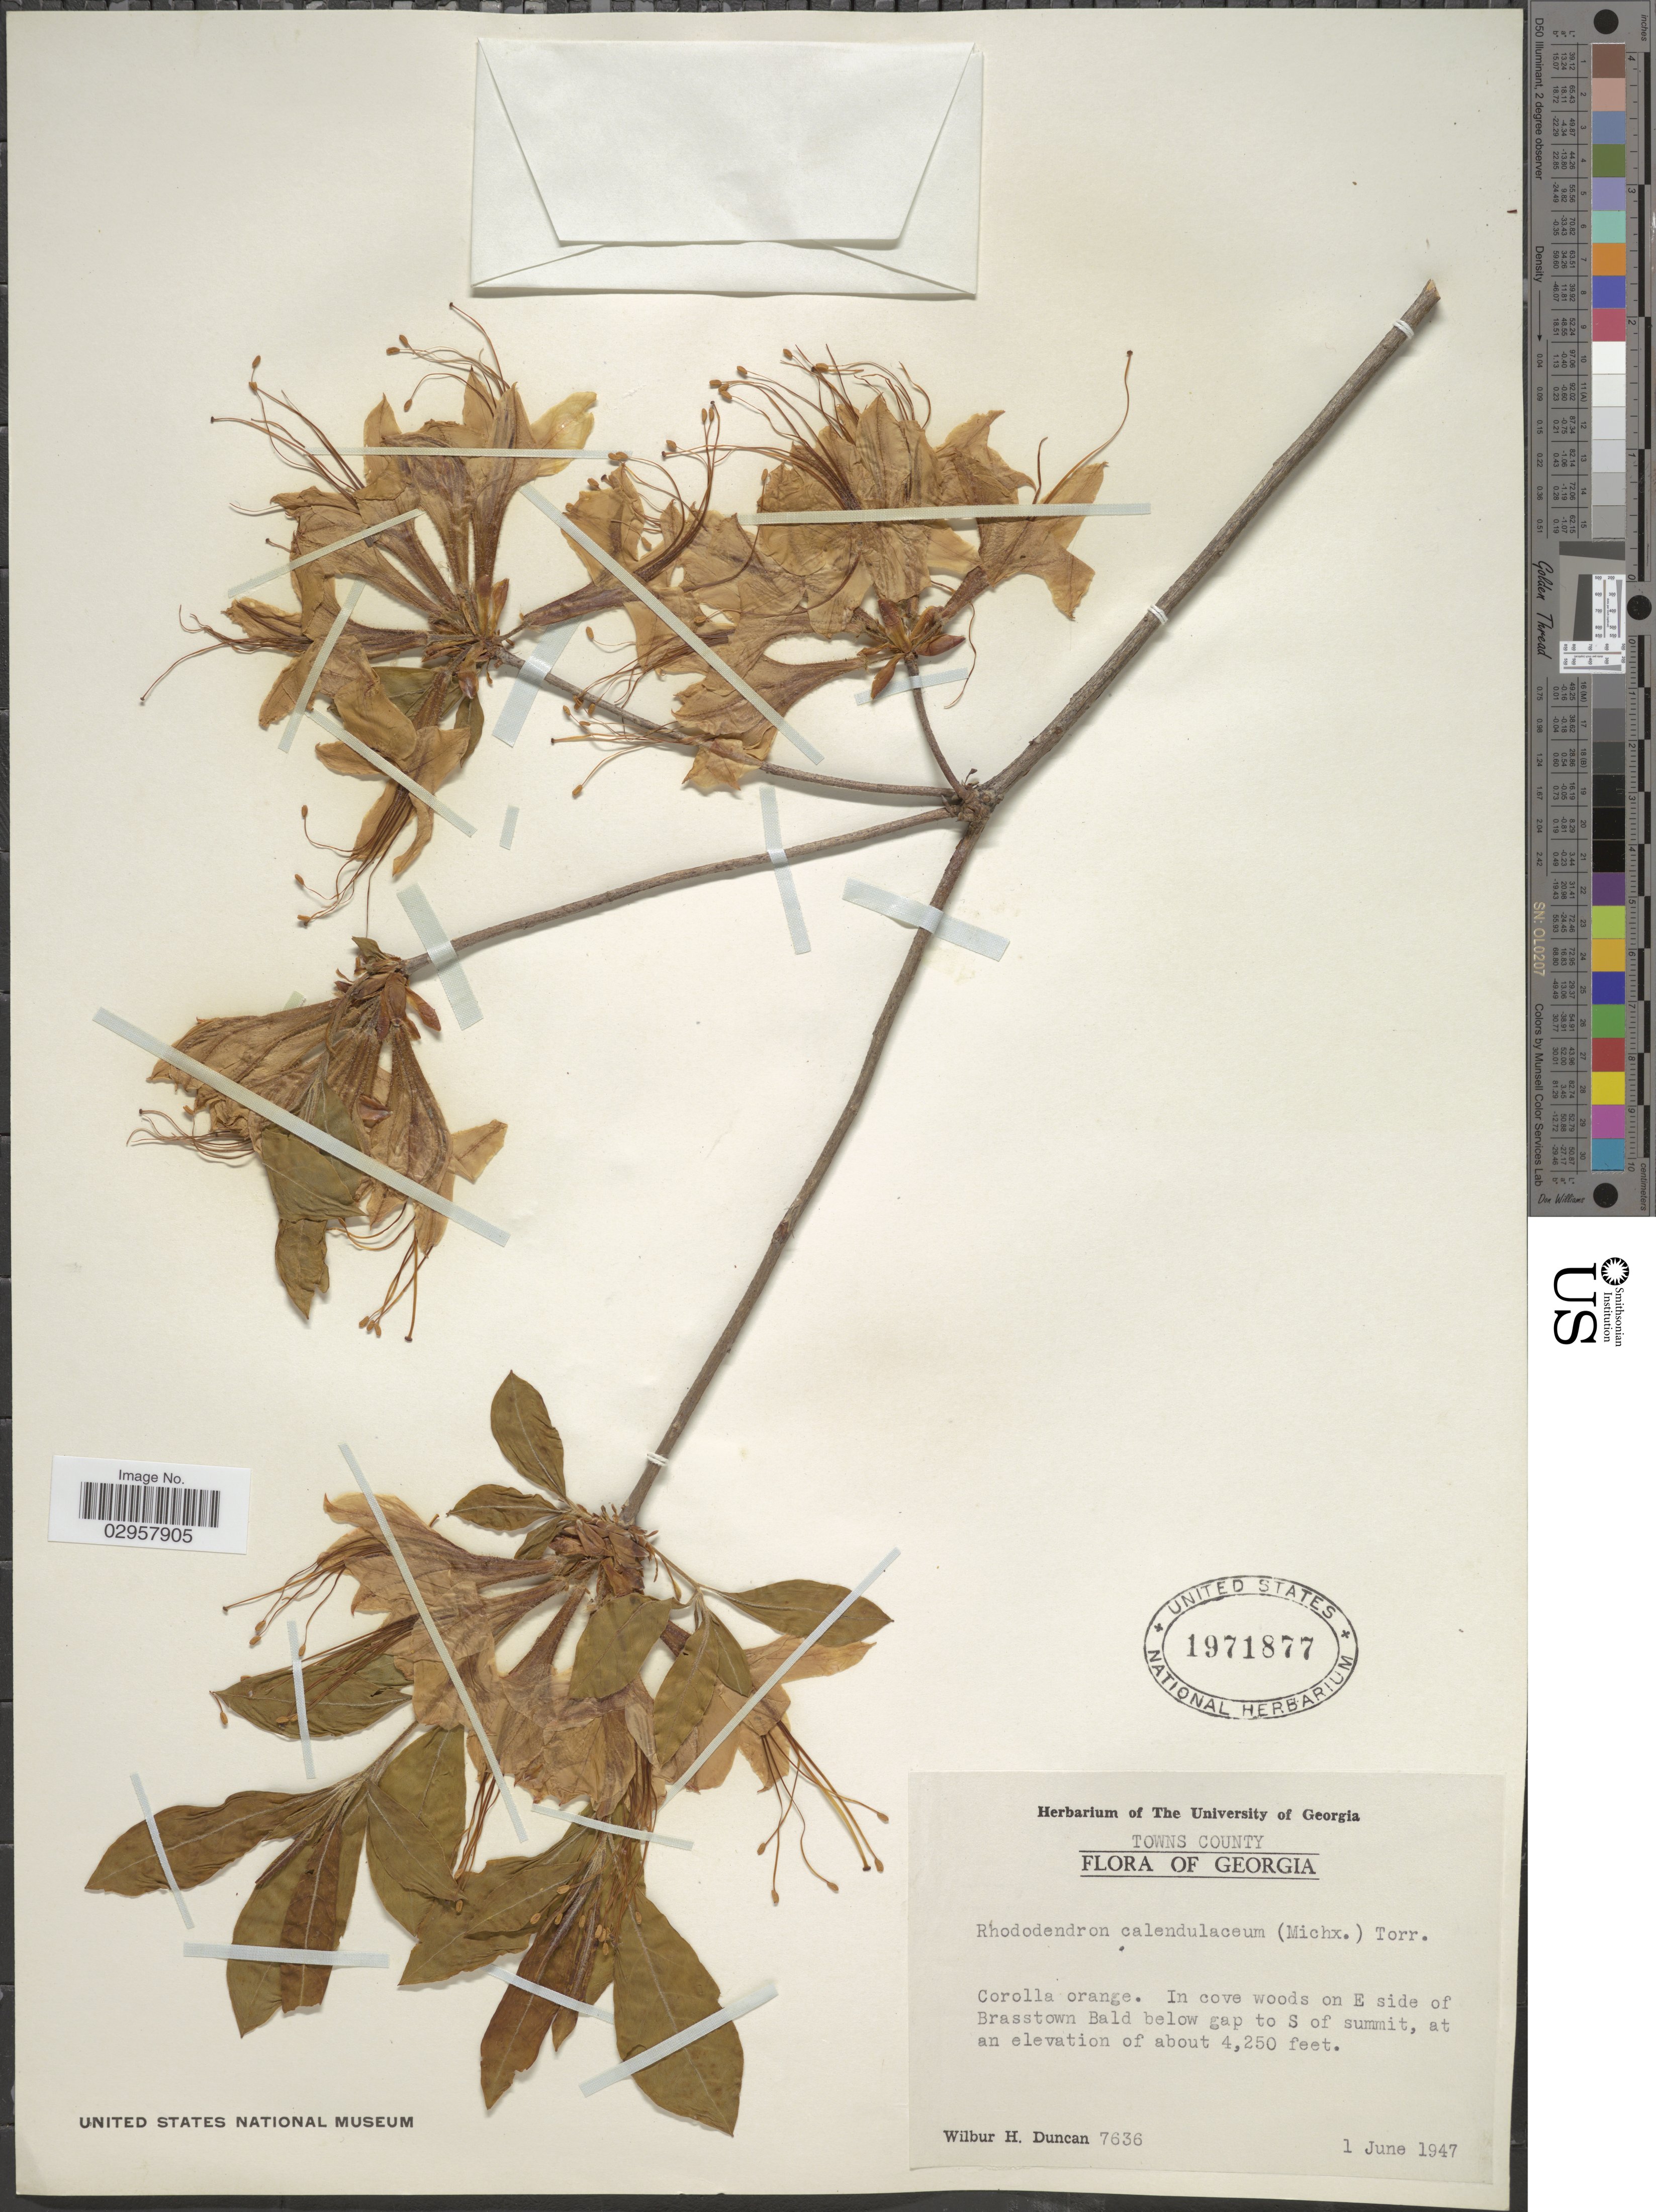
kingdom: Plantae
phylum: Tracheophyta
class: Magnoliopsida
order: Ericales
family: Ericaceae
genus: Rhododendron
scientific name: Rhododendron calendulaceum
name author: (Michx.) Torr.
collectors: W. H. Duncan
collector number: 7636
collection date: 1947-06-01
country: United States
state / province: Georgia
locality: Towns County. In cove woods on E side of Brasstown Bald below gap to S of summit.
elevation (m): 1295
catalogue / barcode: US 1971877